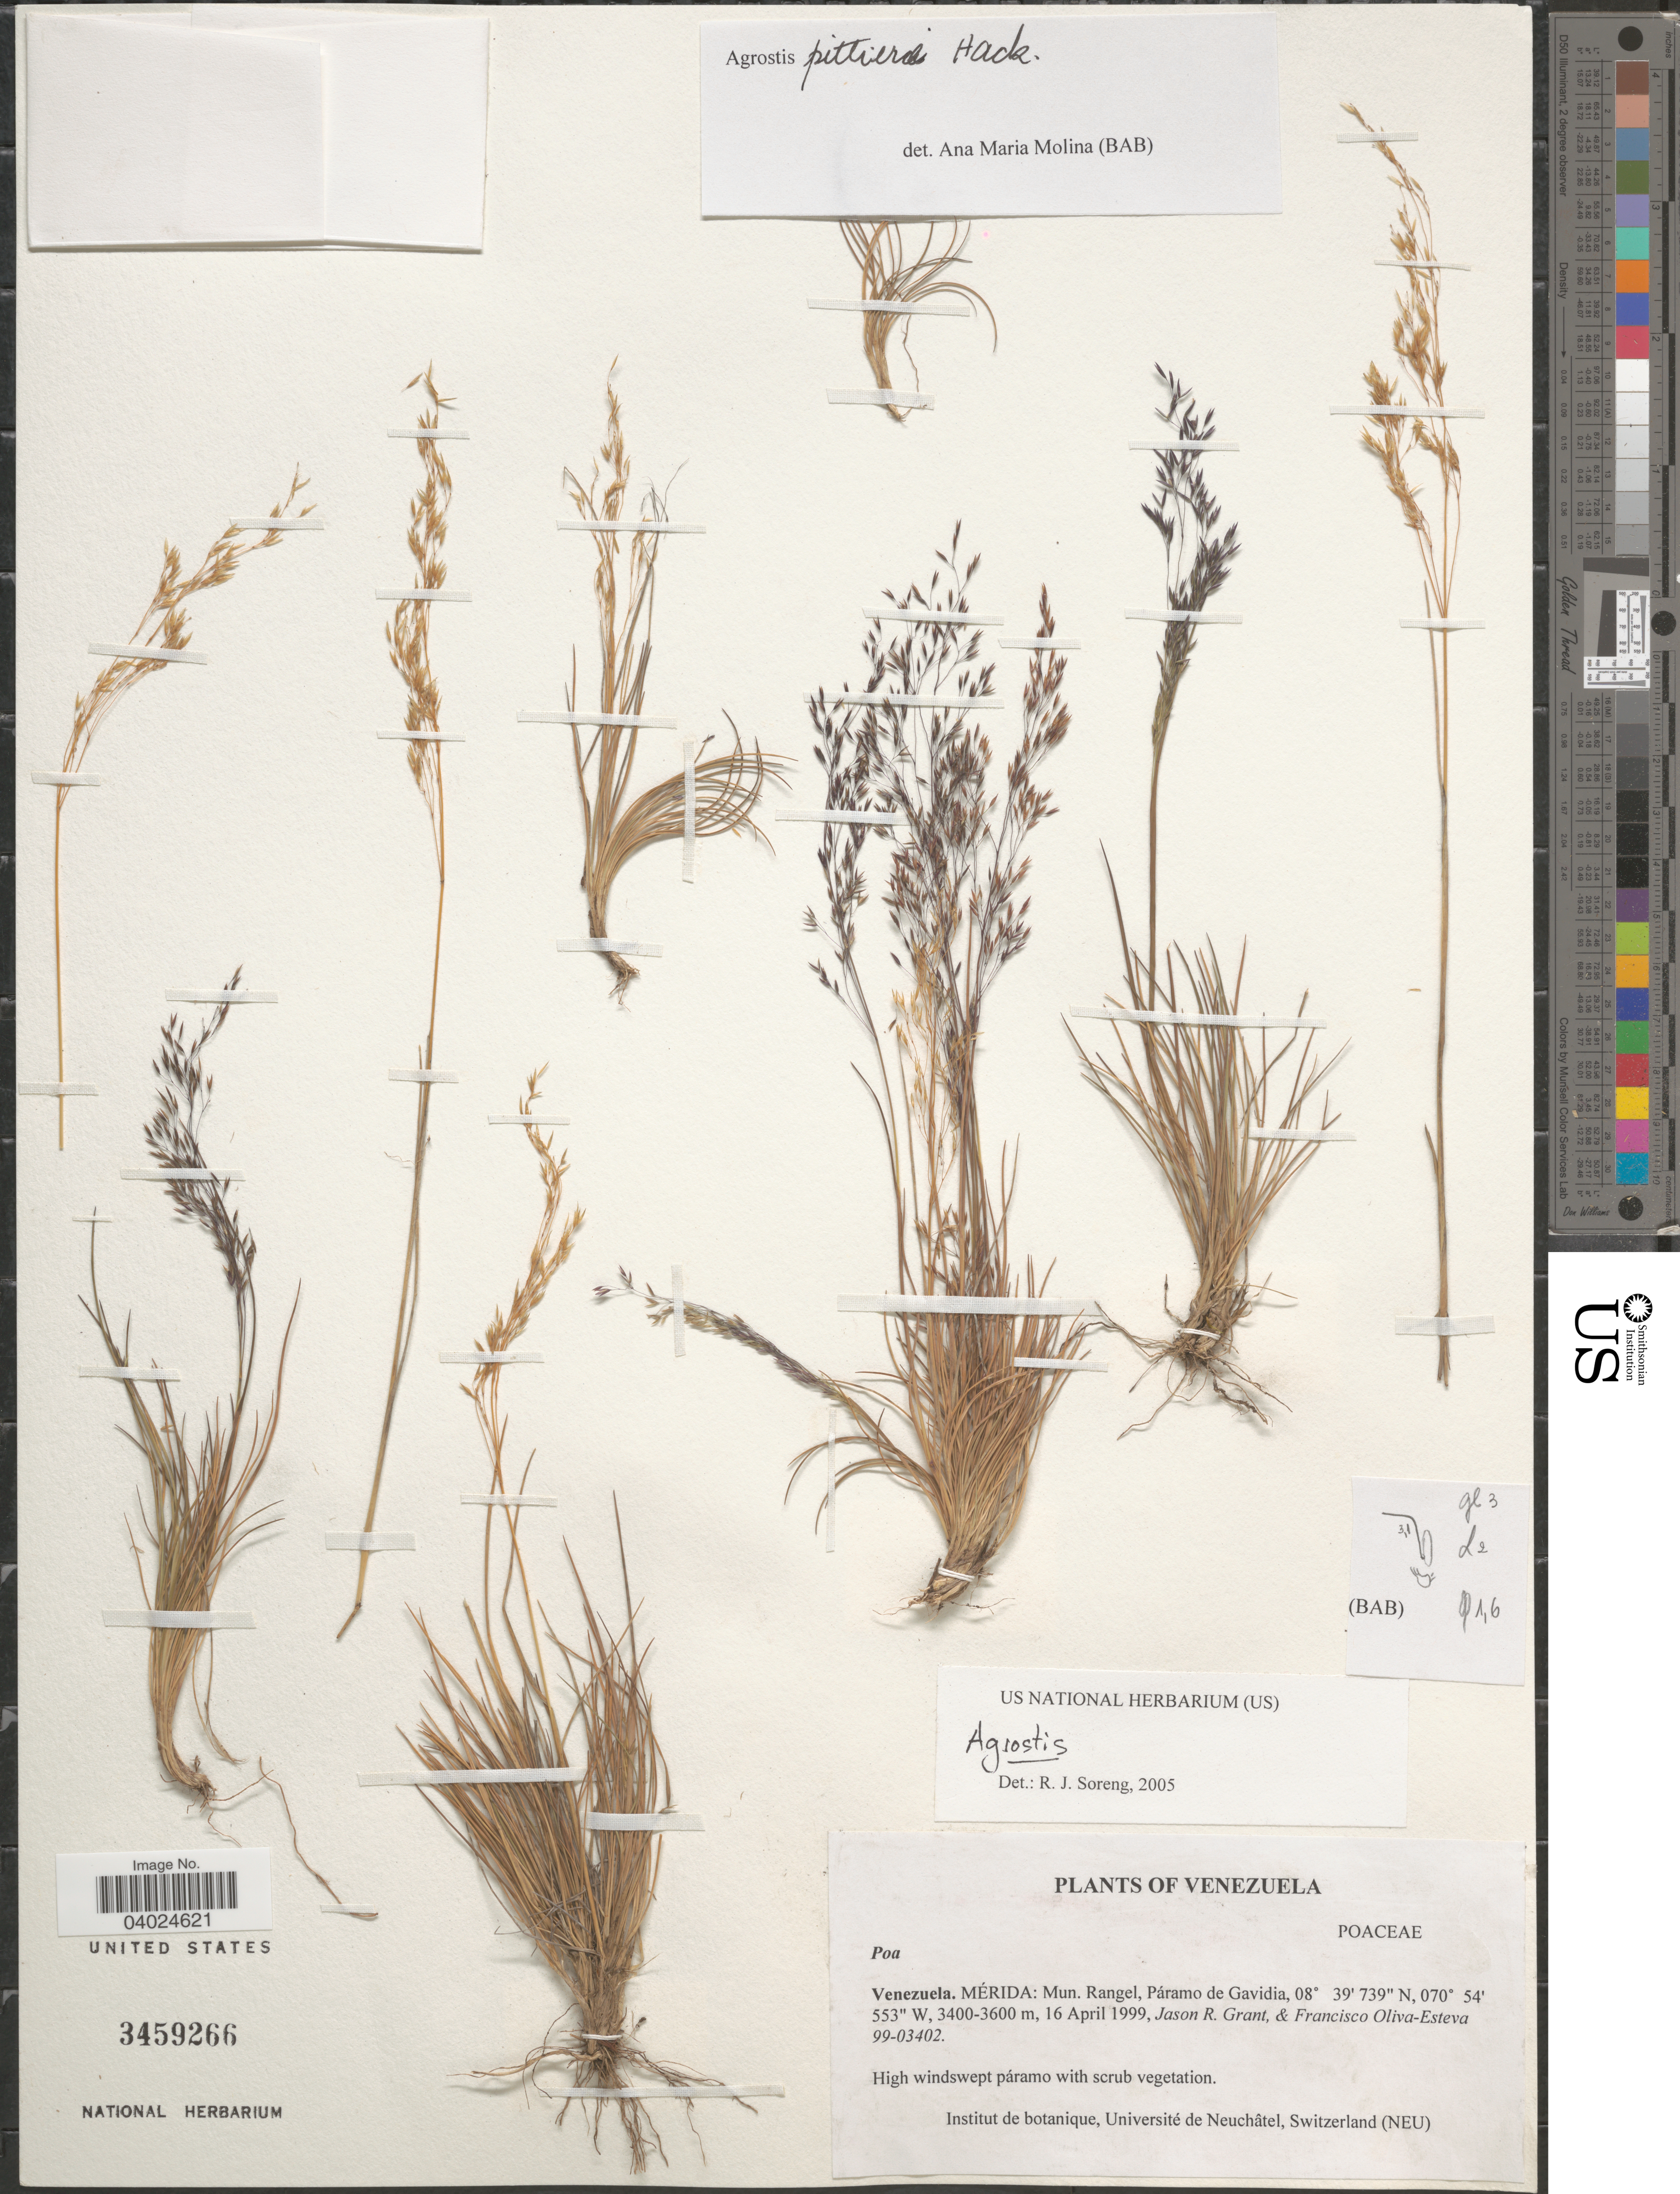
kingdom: Plantae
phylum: Tracheophyta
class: Liliopsida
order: Poales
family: Poaceae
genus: Agrostis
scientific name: Agrostis pittieri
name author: Hack.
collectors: J. R. Grant & F. Oliva-Esteva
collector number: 99-03402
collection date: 1999-04-16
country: Venezuela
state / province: Merida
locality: Mun. Rangel, Páramo de Gavidia.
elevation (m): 3400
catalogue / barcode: US 3459266